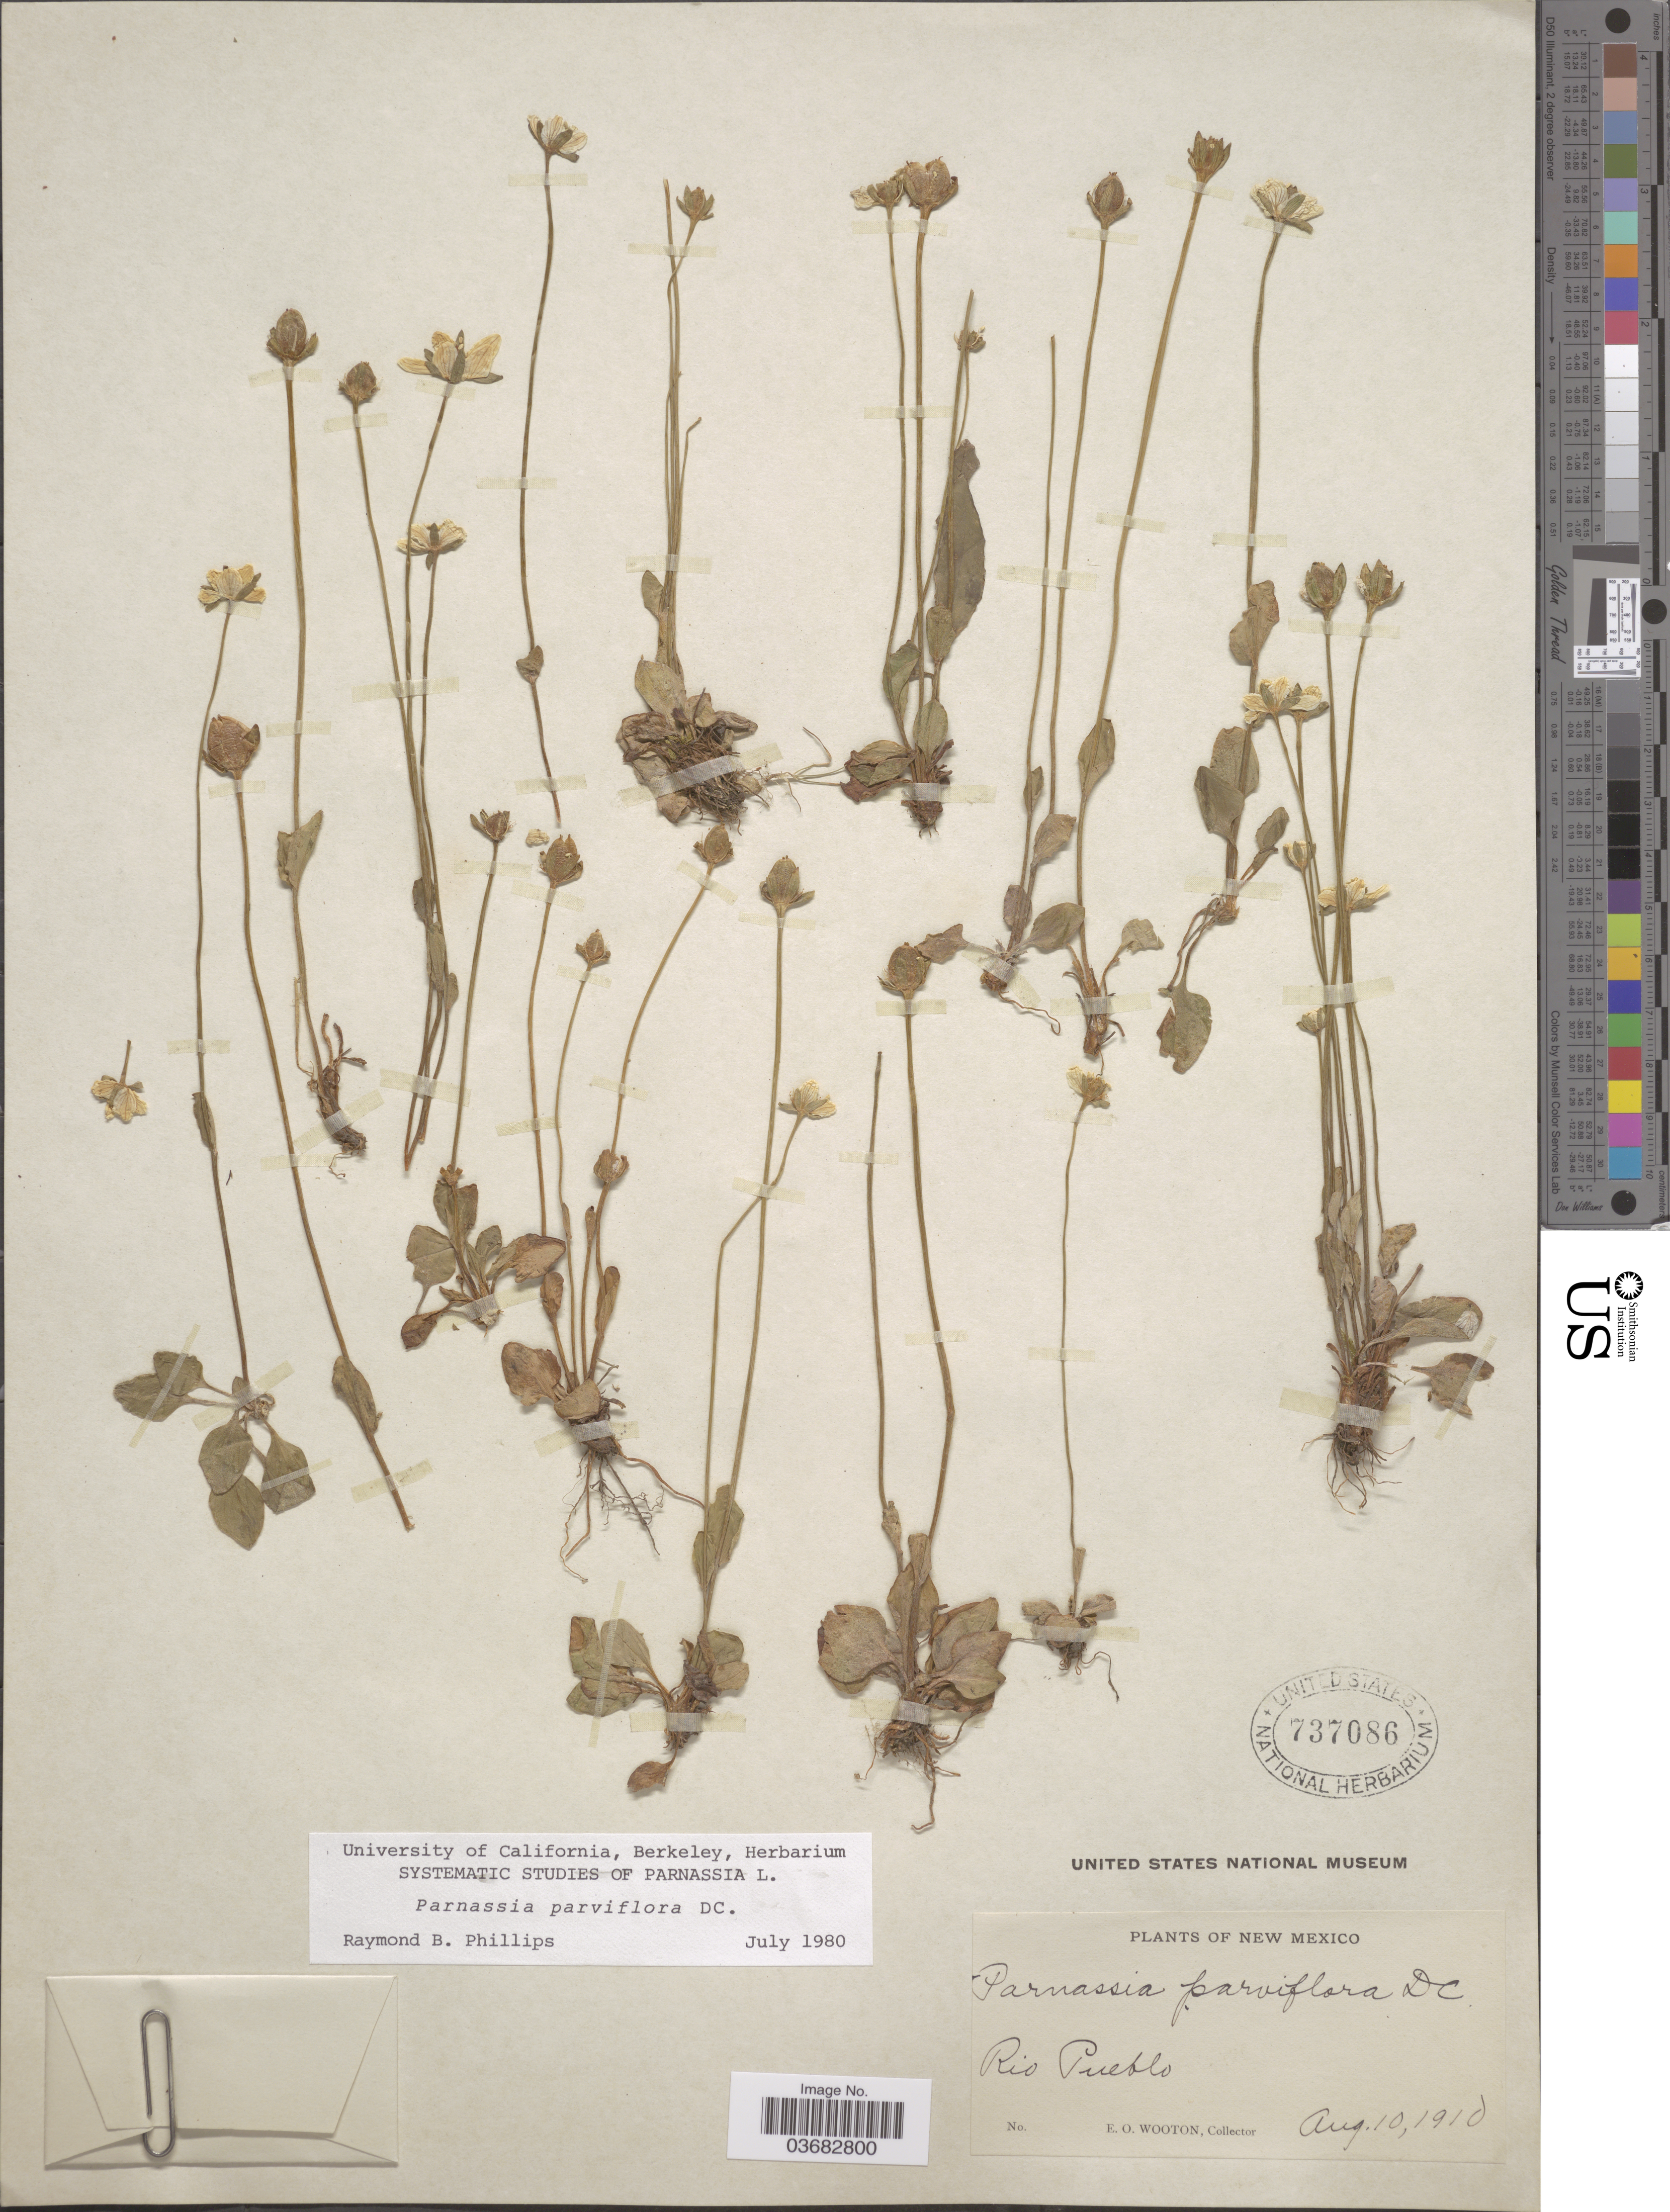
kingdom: Plantae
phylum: Tracheophyta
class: Magnoliopsida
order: Celastrales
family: Parnassiaceae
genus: Parnassia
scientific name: Parnassia parviflora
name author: DC.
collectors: E. O. Wooton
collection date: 1910-08-10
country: United States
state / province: New Mexico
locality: Rio Pueblo.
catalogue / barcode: US 737086